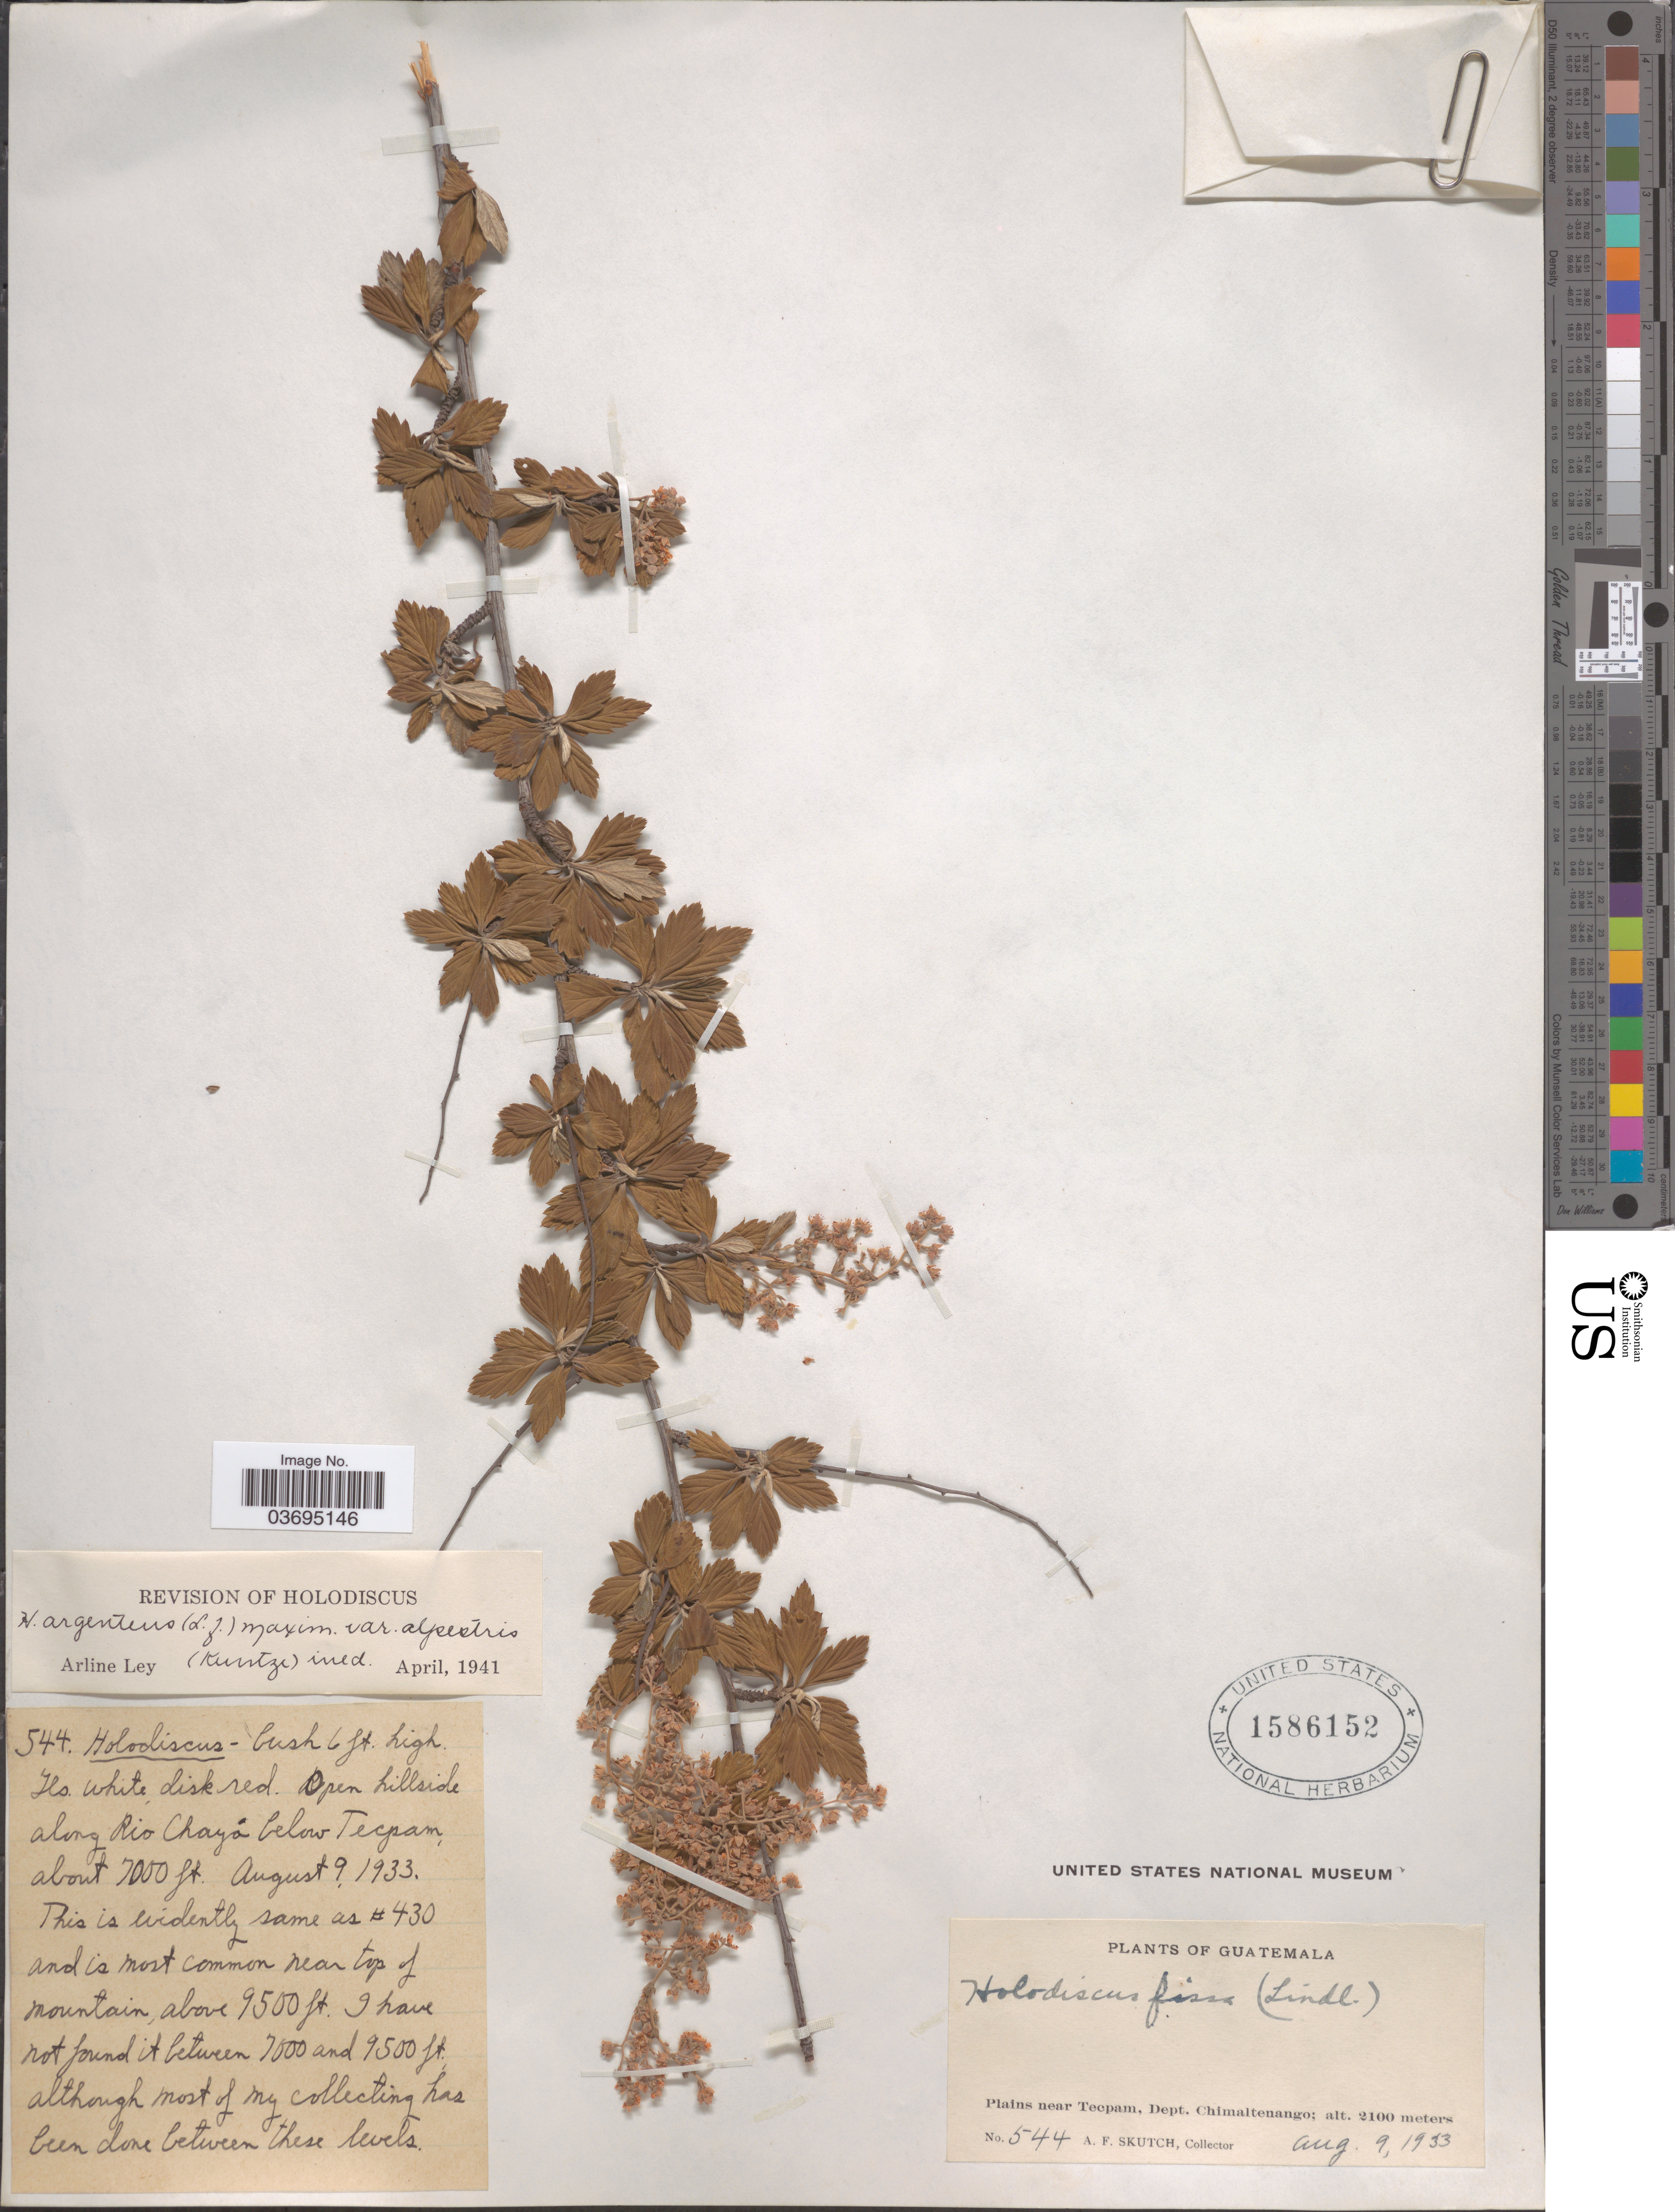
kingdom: Plantae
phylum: Tracheophyta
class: Magnoliopsida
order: Rosales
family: Rosaceae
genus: Holodiscus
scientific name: Holodiscus argenteus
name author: (L. f.) Maxim.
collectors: A. F. Skutch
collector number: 544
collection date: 1933-08-09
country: Guatemala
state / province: Chimaltenango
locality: Plains near Tecpam, Dept. Chimaltenango. Open hillside along Rio Chaya below Tecpam.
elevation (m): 2100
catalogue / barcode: US 1586152